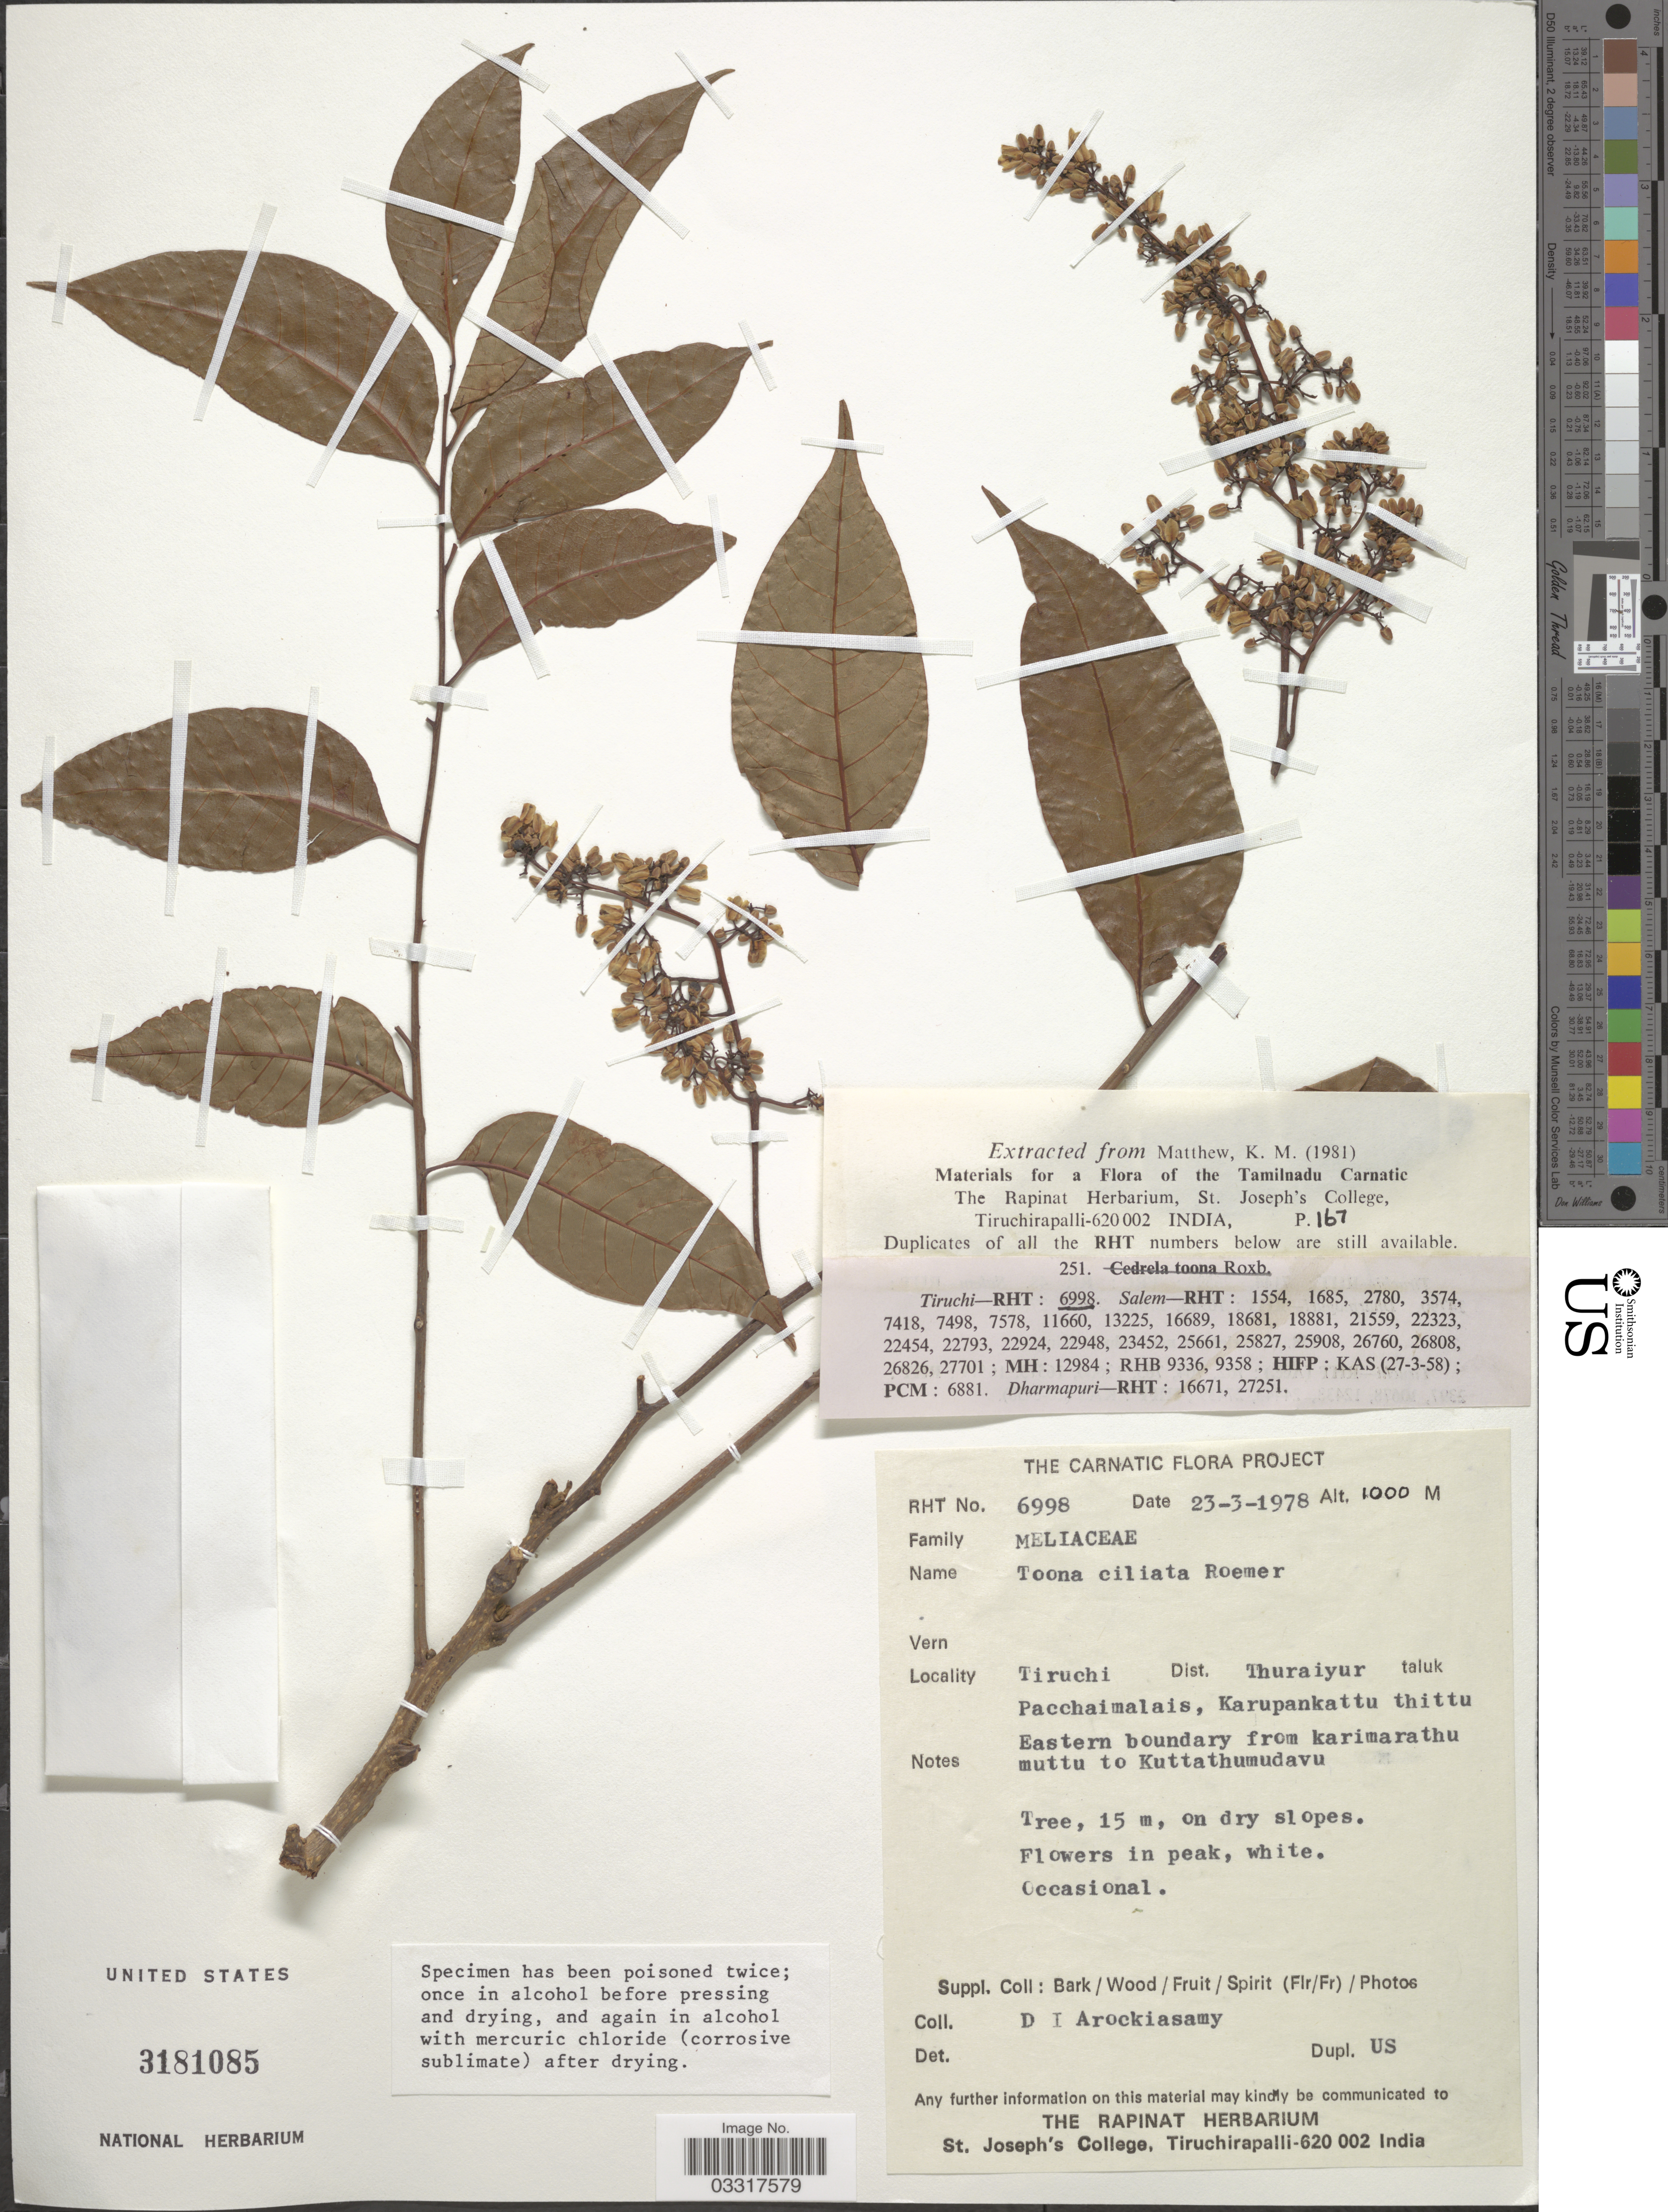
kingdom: Plantae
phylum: Tracheophyta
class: Magnoliopsida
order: Sapindales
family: Meliaceae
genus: Toona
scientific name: Toona ciliata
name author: M. Roem.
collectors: D. Arockiasamy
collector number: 6998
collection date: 1978-03-23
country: India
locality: Tiruchi, Dist. Thuraiyur taluk, Pacchaimalais, Karupankattu thittu, Eastern boundary from karimarathu muttu to Kuttathumudavu.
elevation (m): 1000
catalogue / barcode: US 3181085